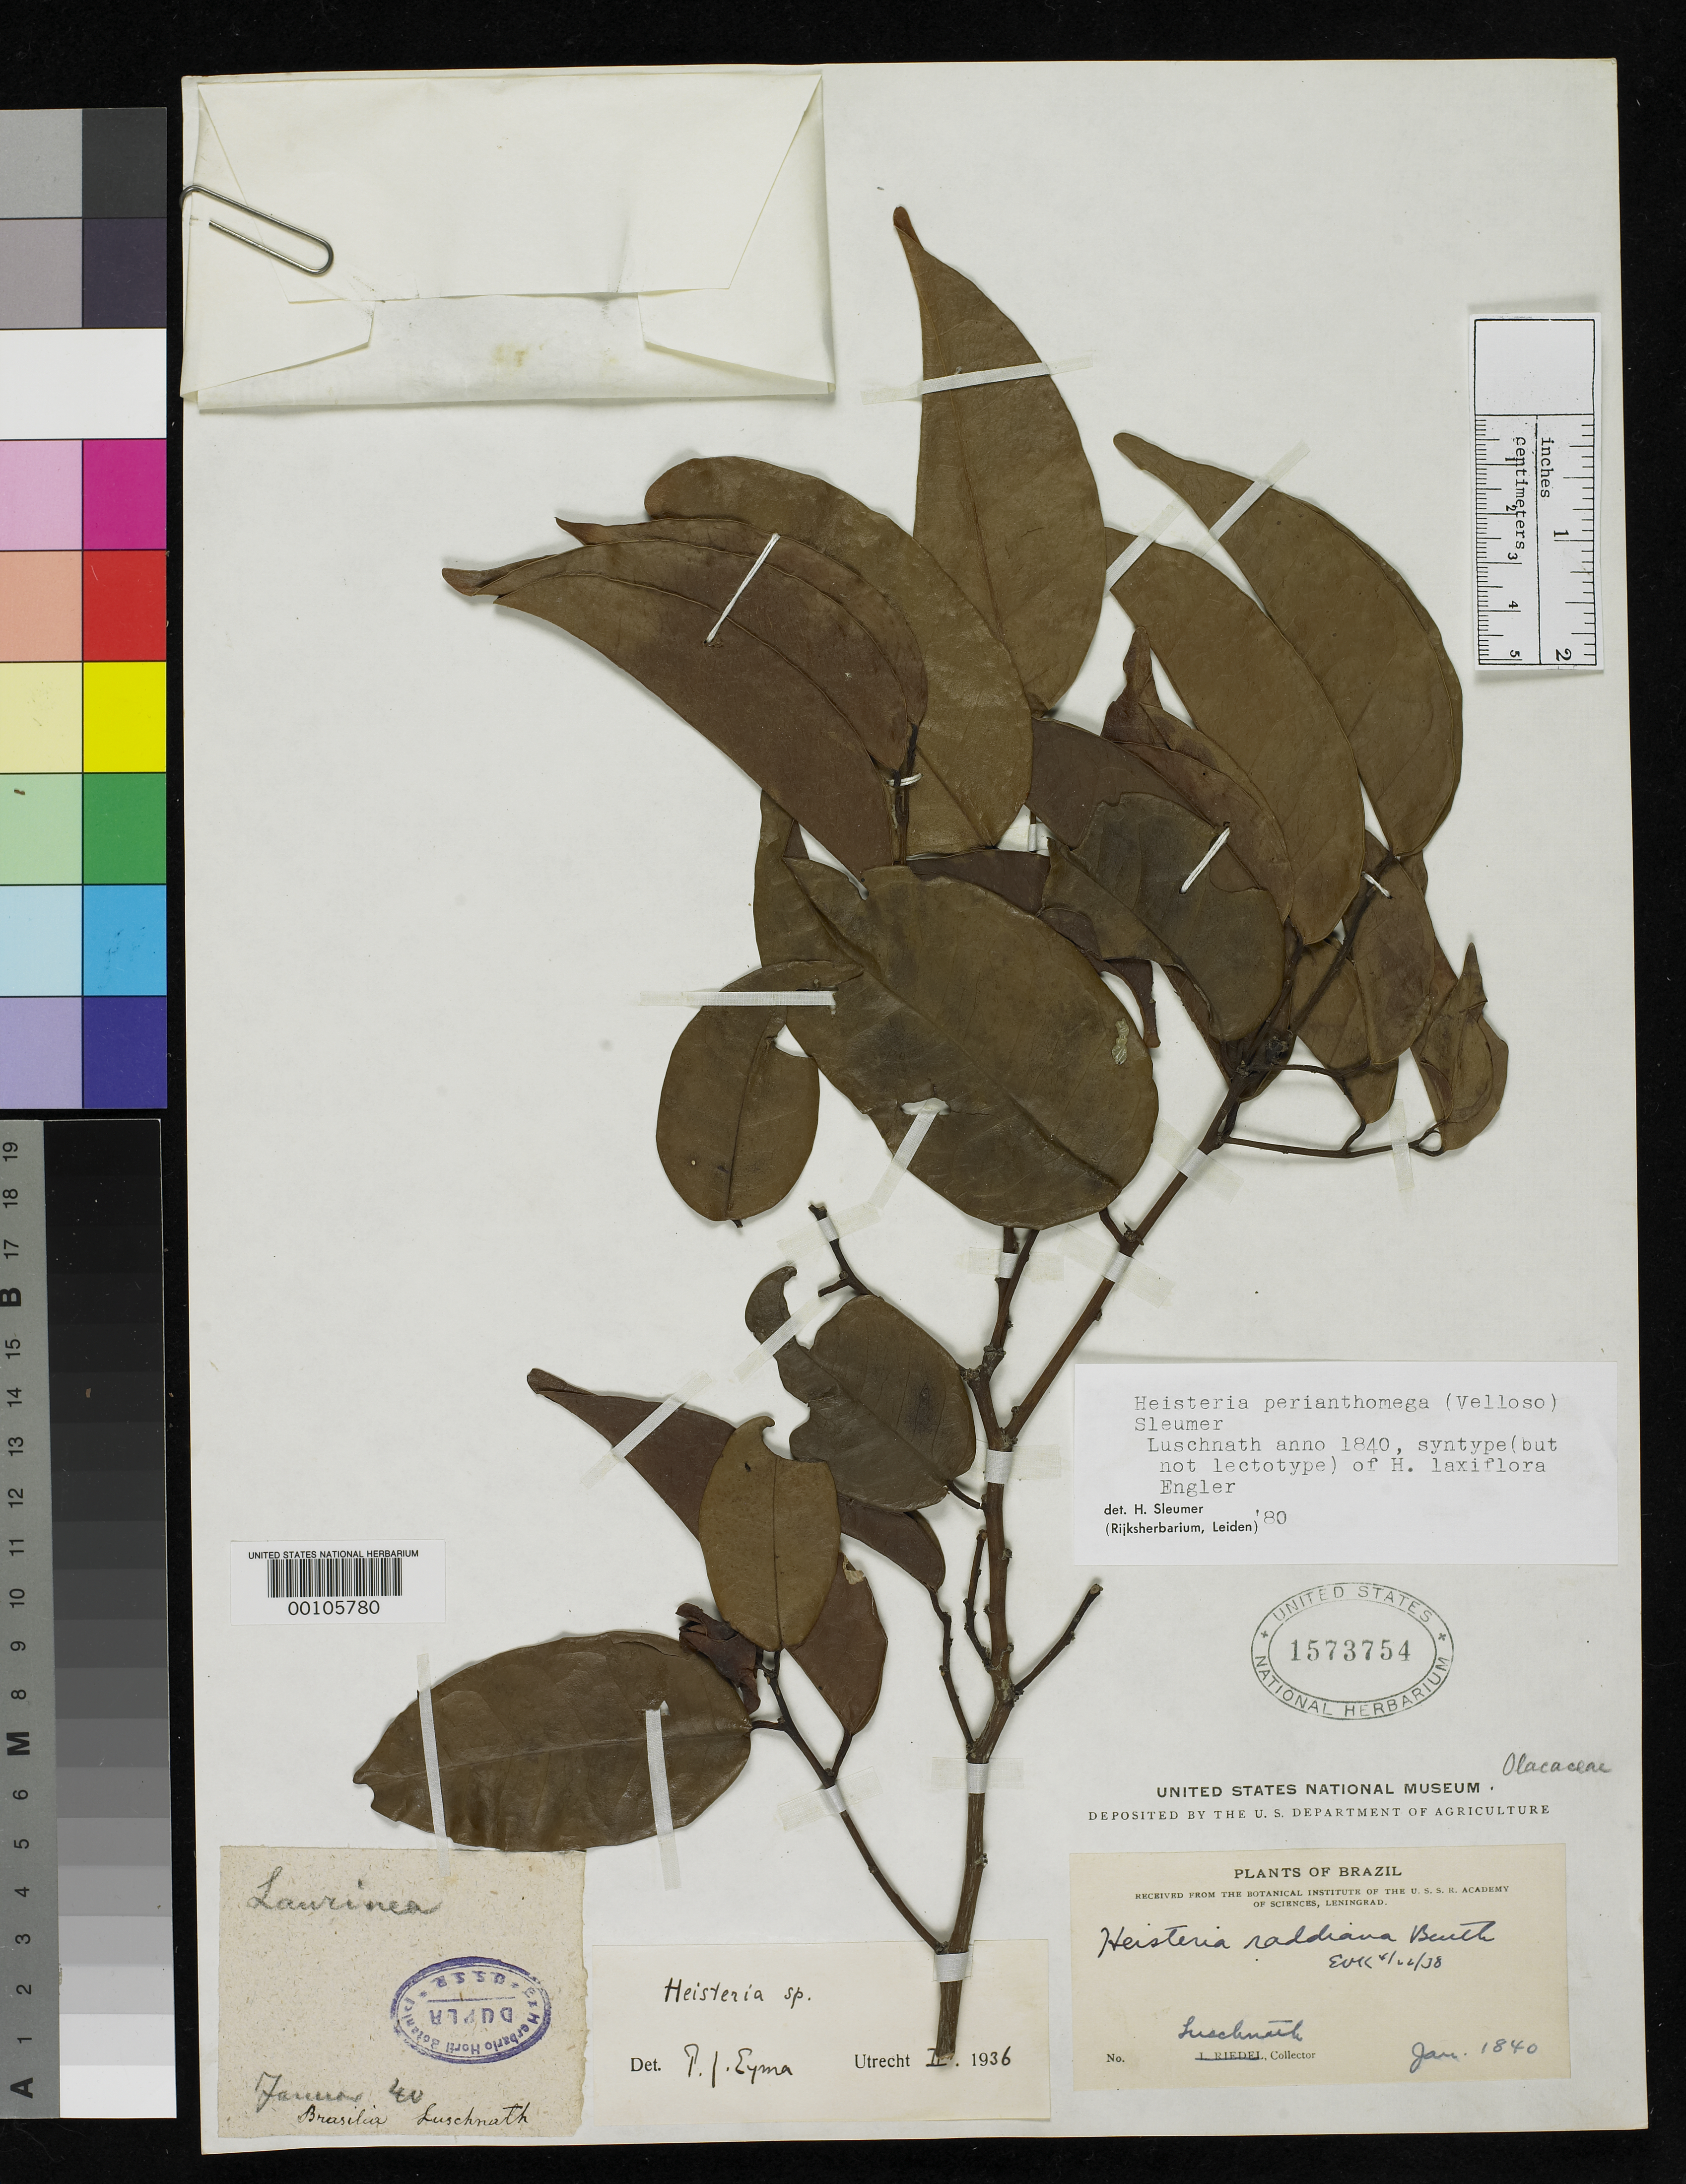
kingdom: Plantae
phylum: Tracheophyta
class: Magnoliopsida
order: Santalales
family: Erythropalaceae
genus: Heisteria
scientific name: Heisteria laxiflora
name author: Engl. in Mart.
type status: Syntype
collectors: B. Luschnath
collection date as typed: Jan 1840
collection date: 1840-01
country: Brazil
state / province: Bahia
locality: Ilheos.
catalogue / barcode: US 1573754